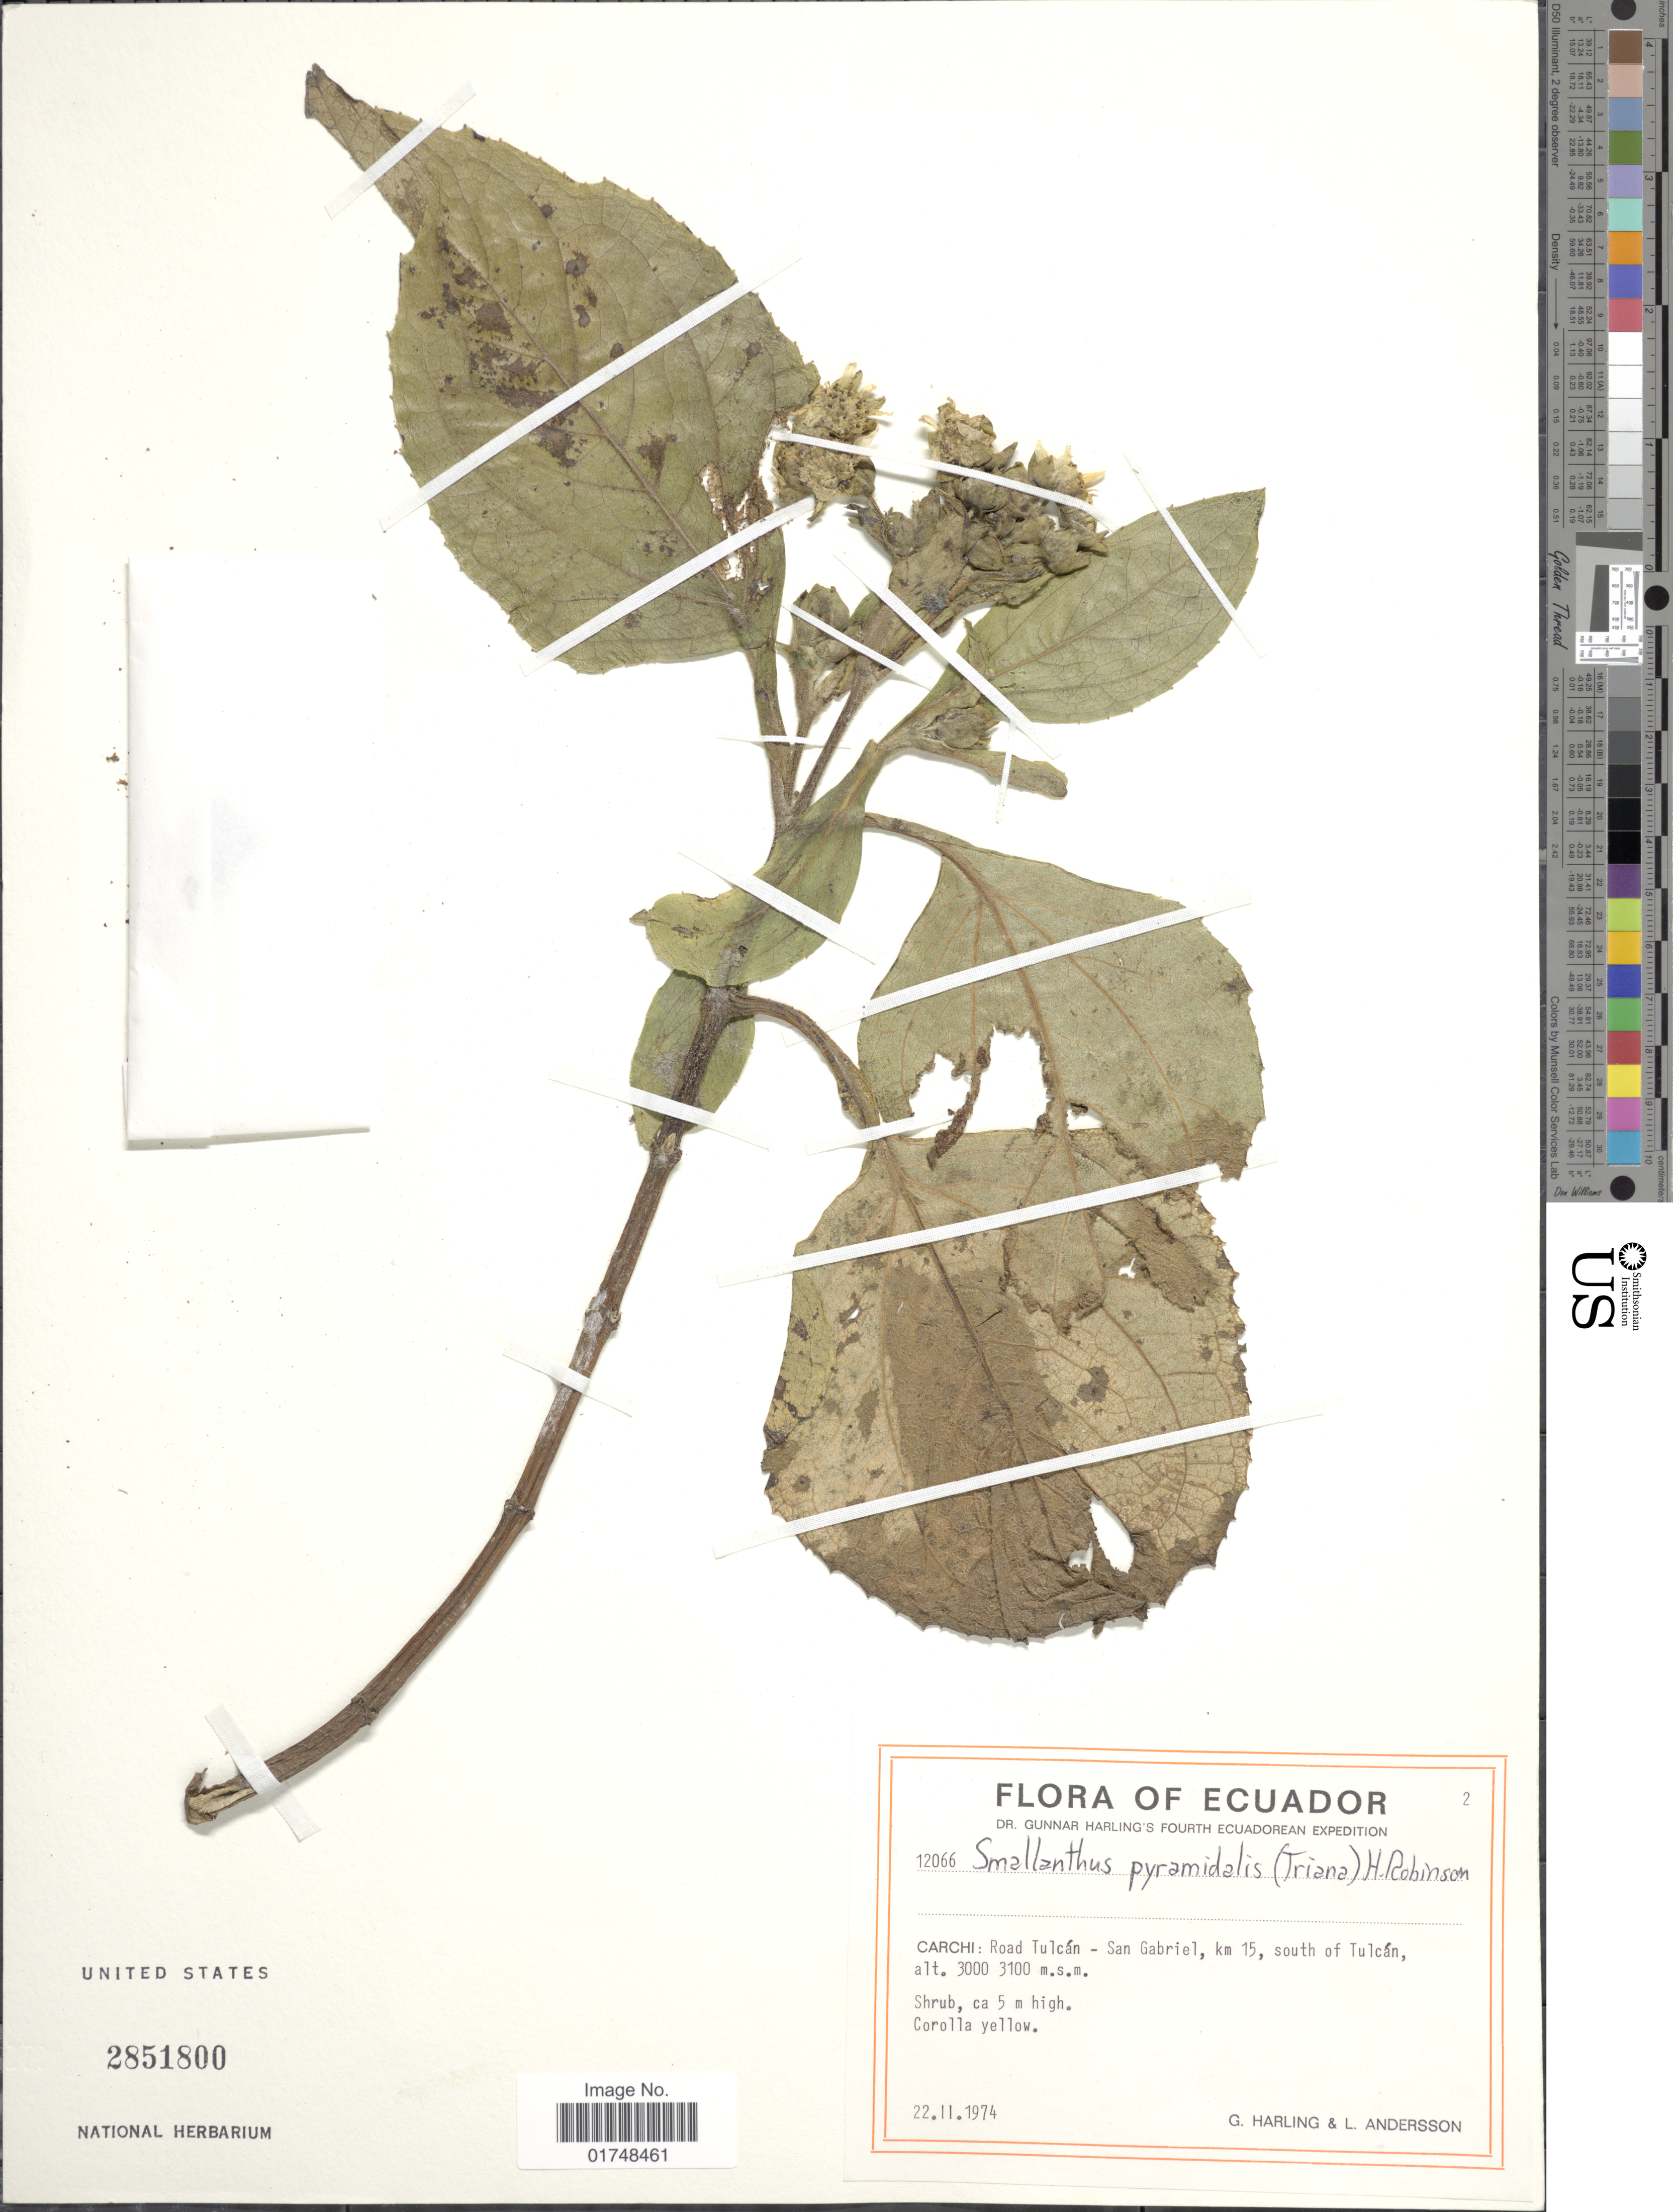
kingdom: Plantae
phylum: Tracheophyta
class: Magnoliopsida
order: Asterales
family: Asteraceae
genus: Smallanthus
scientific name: Smallanthus pyramidalis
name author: (Triana) H. Rob.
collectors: G. Harling & L. Andersson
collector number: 12066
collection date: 1974-02-22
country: Ecuador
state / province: Carchi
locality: Road Tulcan-San Gabriel, km 15, south of Tulcan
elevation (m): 3000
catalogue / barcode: US 2851800